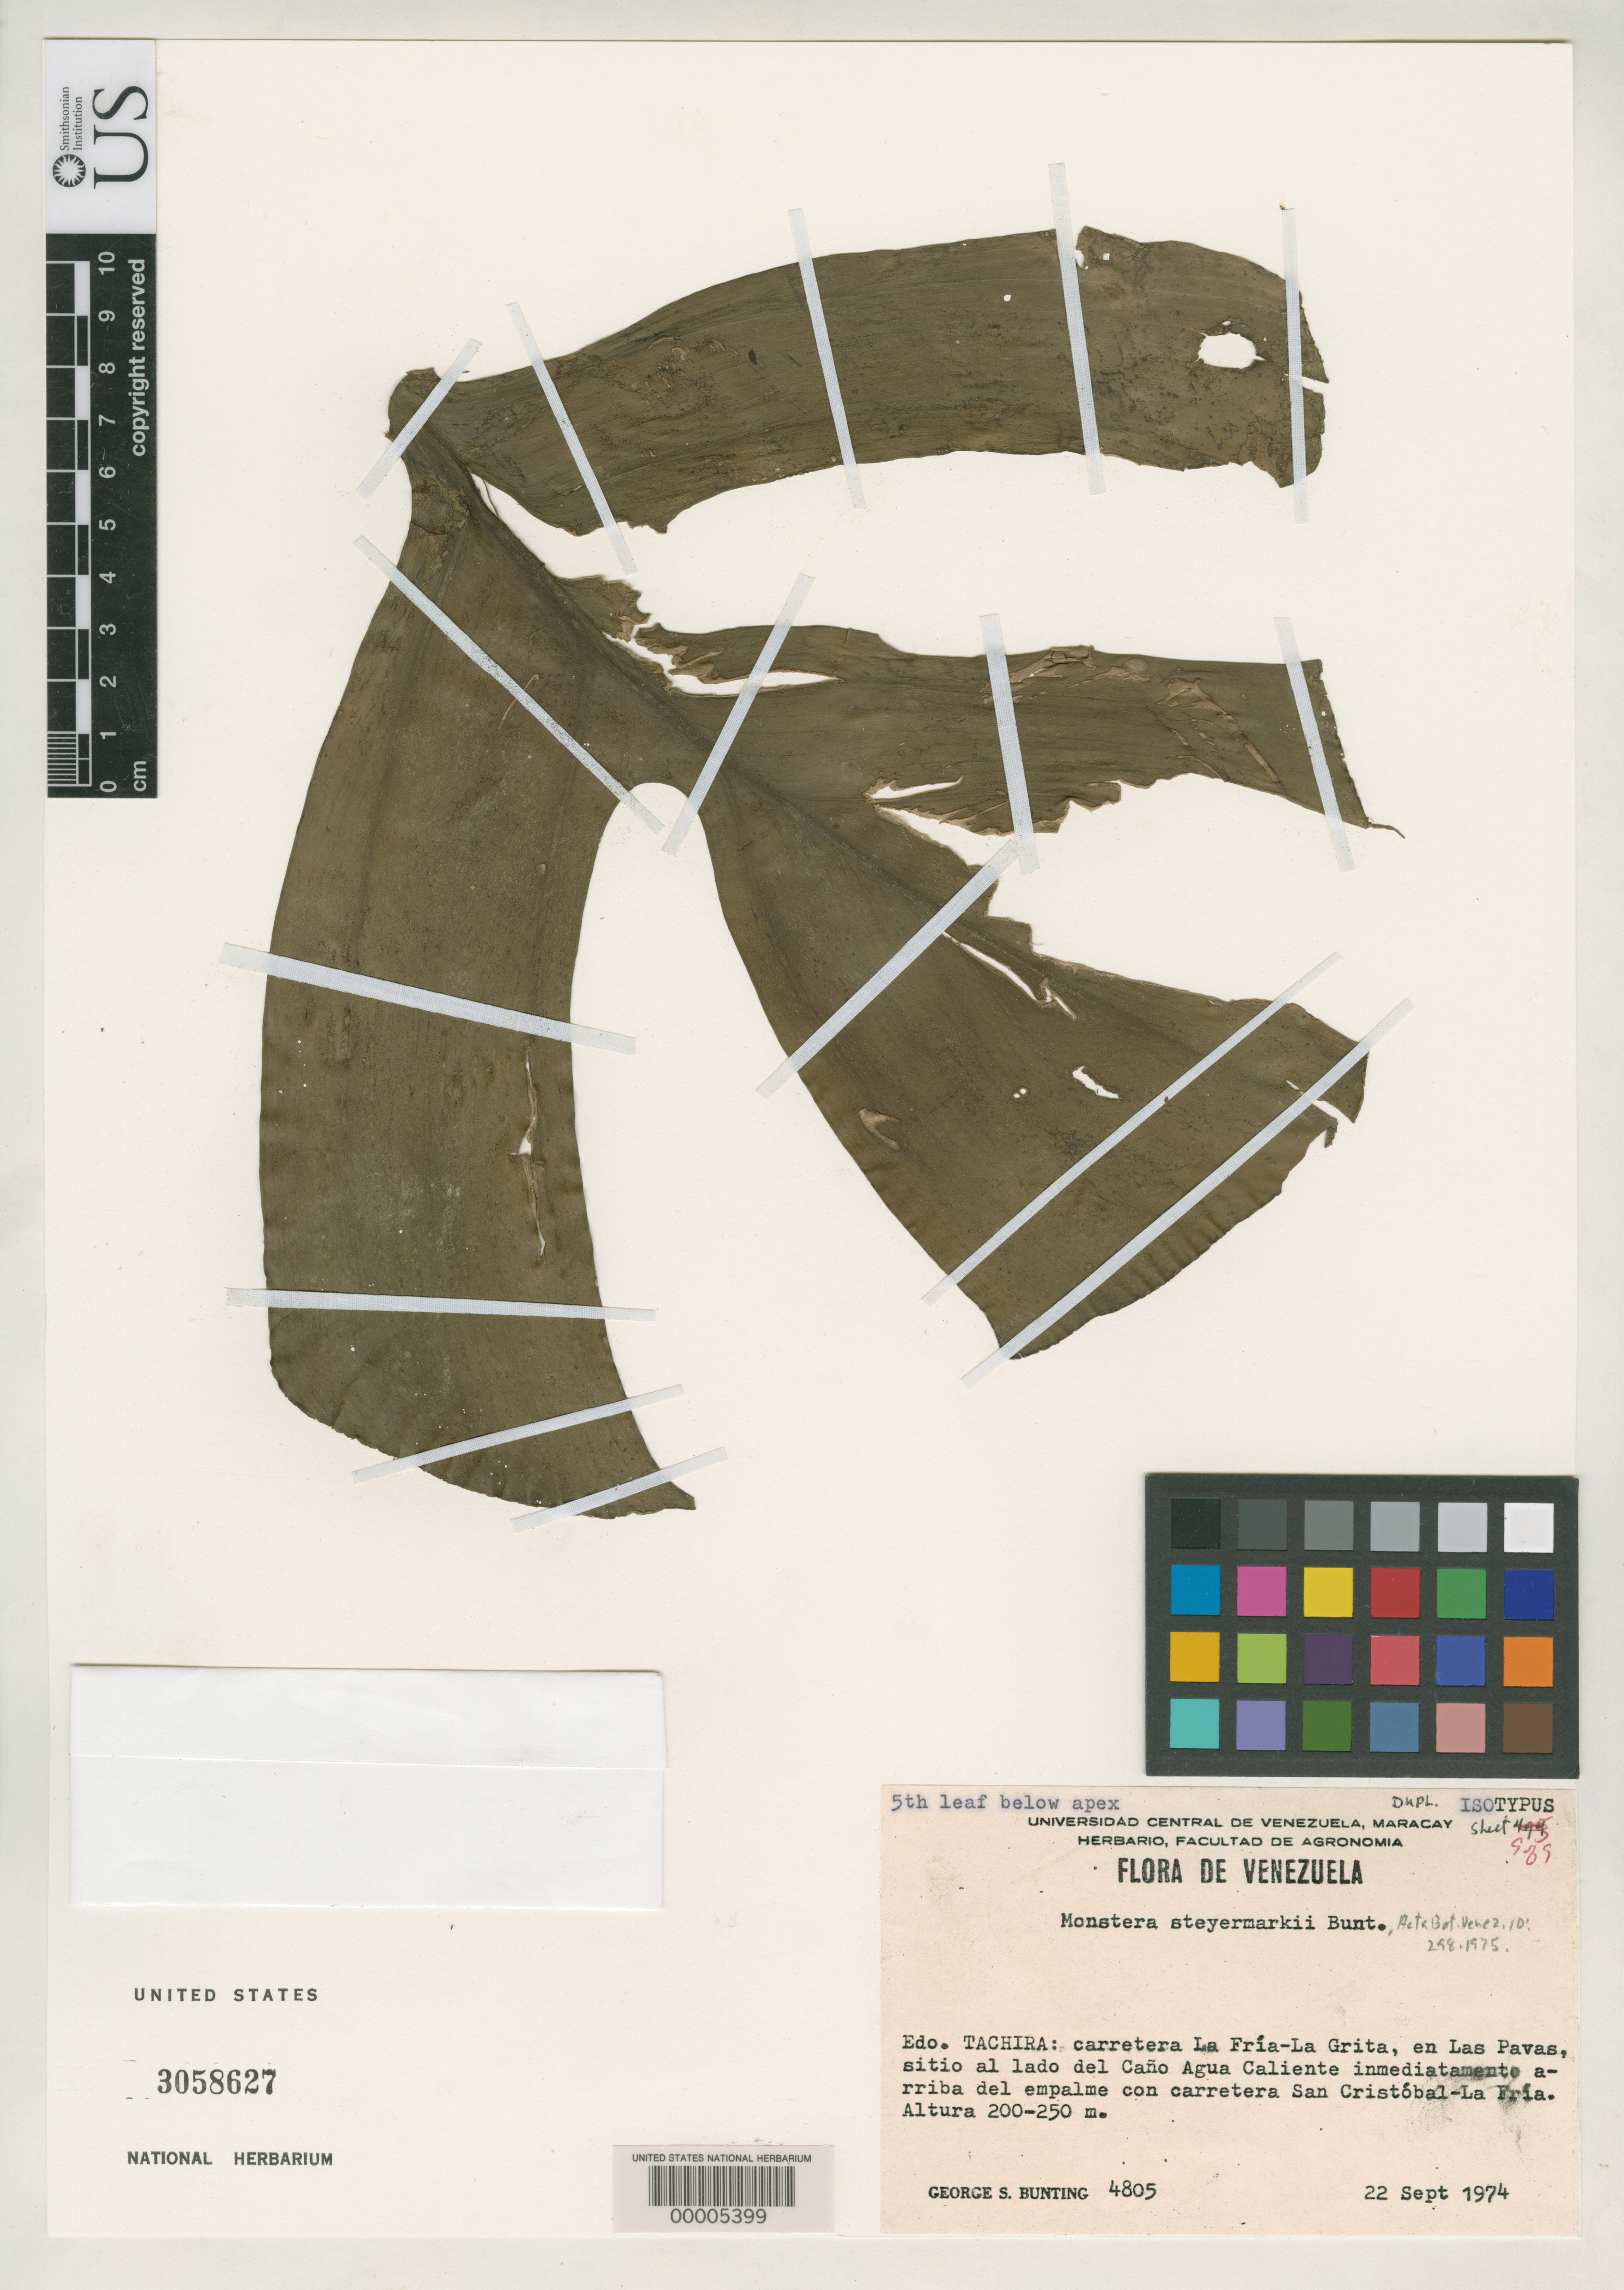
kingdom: Plantae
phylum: Tracheophyta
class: Liliopsida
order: Alismatales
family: Araceae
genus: Monstera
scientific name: Monstera steyermarkii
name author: G.S. Bunting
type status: Isotype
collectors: G. S. Bunting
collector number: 4805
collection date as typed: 22 Sep 1974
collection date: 1974-09-22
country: Venezuela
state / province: Tachira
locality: La Fria-La Grita road, at Las Pavas, along Canoagua Caliente, above San Cristobal-La Fria junct.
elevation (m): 200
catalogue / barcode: US 3058627